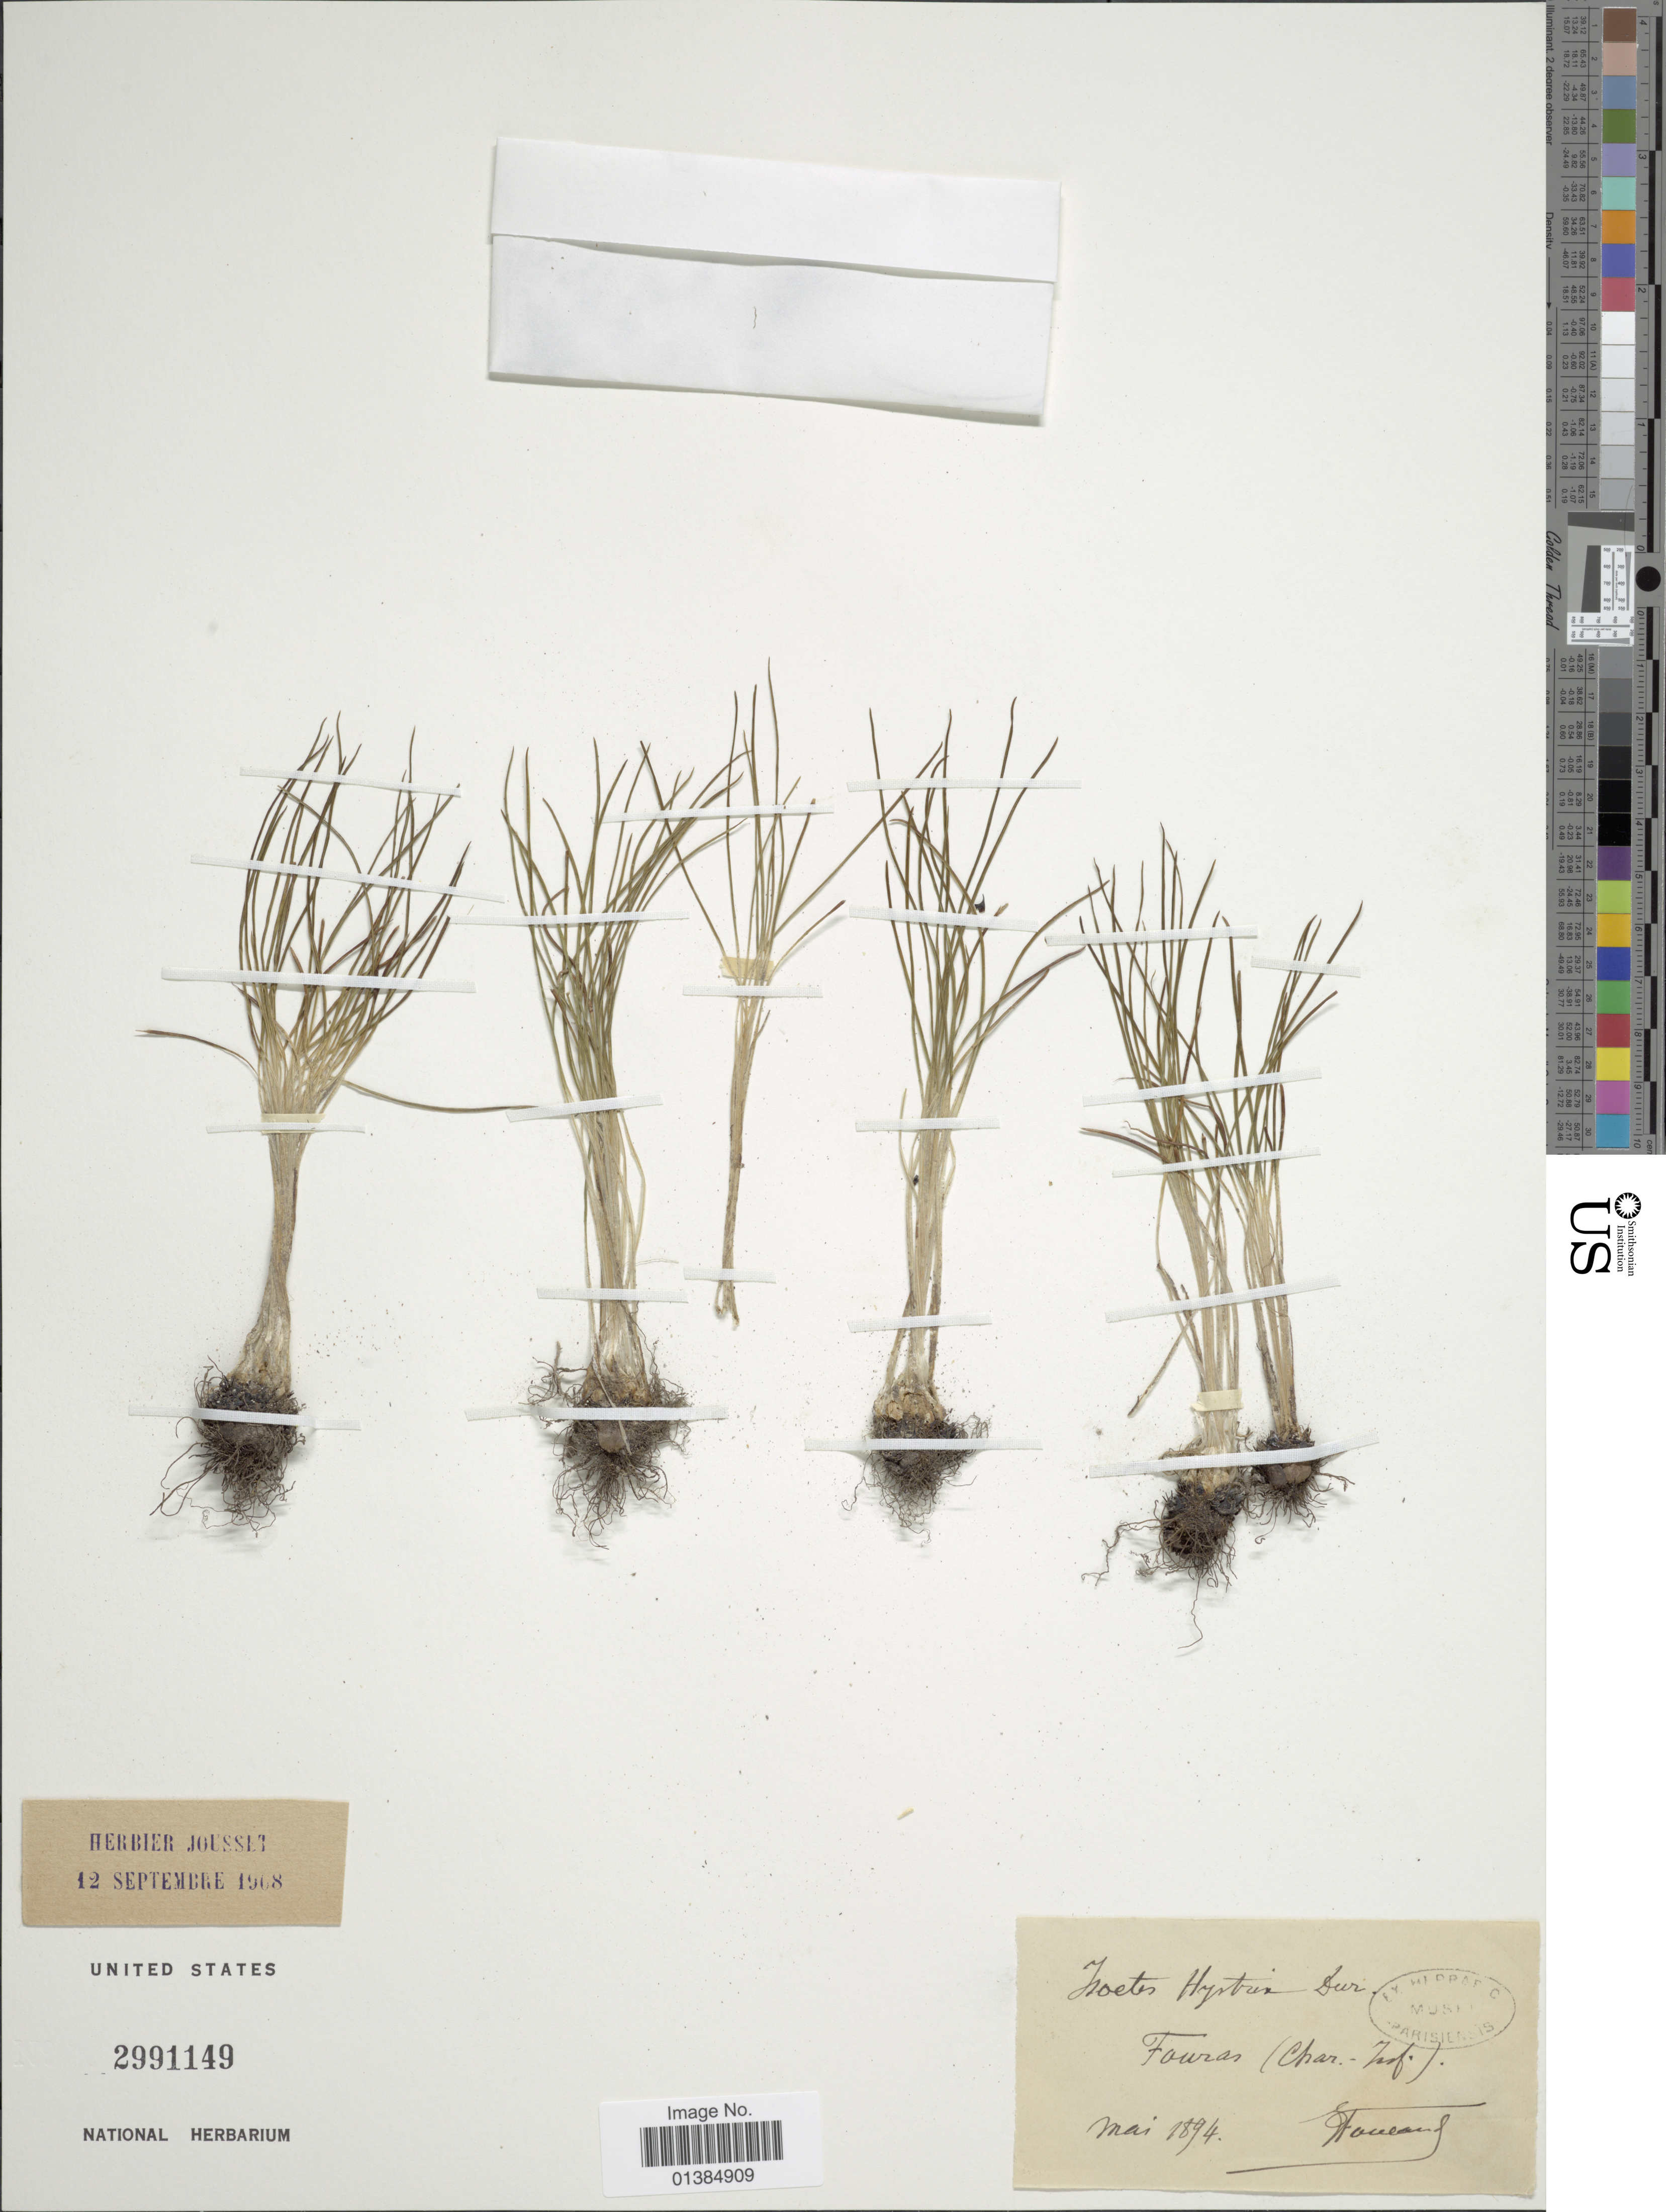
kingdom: Plantae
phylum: Tracheophyta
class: Lycopodiopsida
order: Isoetales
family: Isoetaceae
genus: Isoetes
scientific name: Isoetes histrix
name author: Bory & Durieu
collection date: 1894-05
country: France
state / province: Nouvelle-Aquitaine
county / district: Charente-Maritime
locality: Fouras (Char.-Inf.)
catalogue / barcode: US 2991149